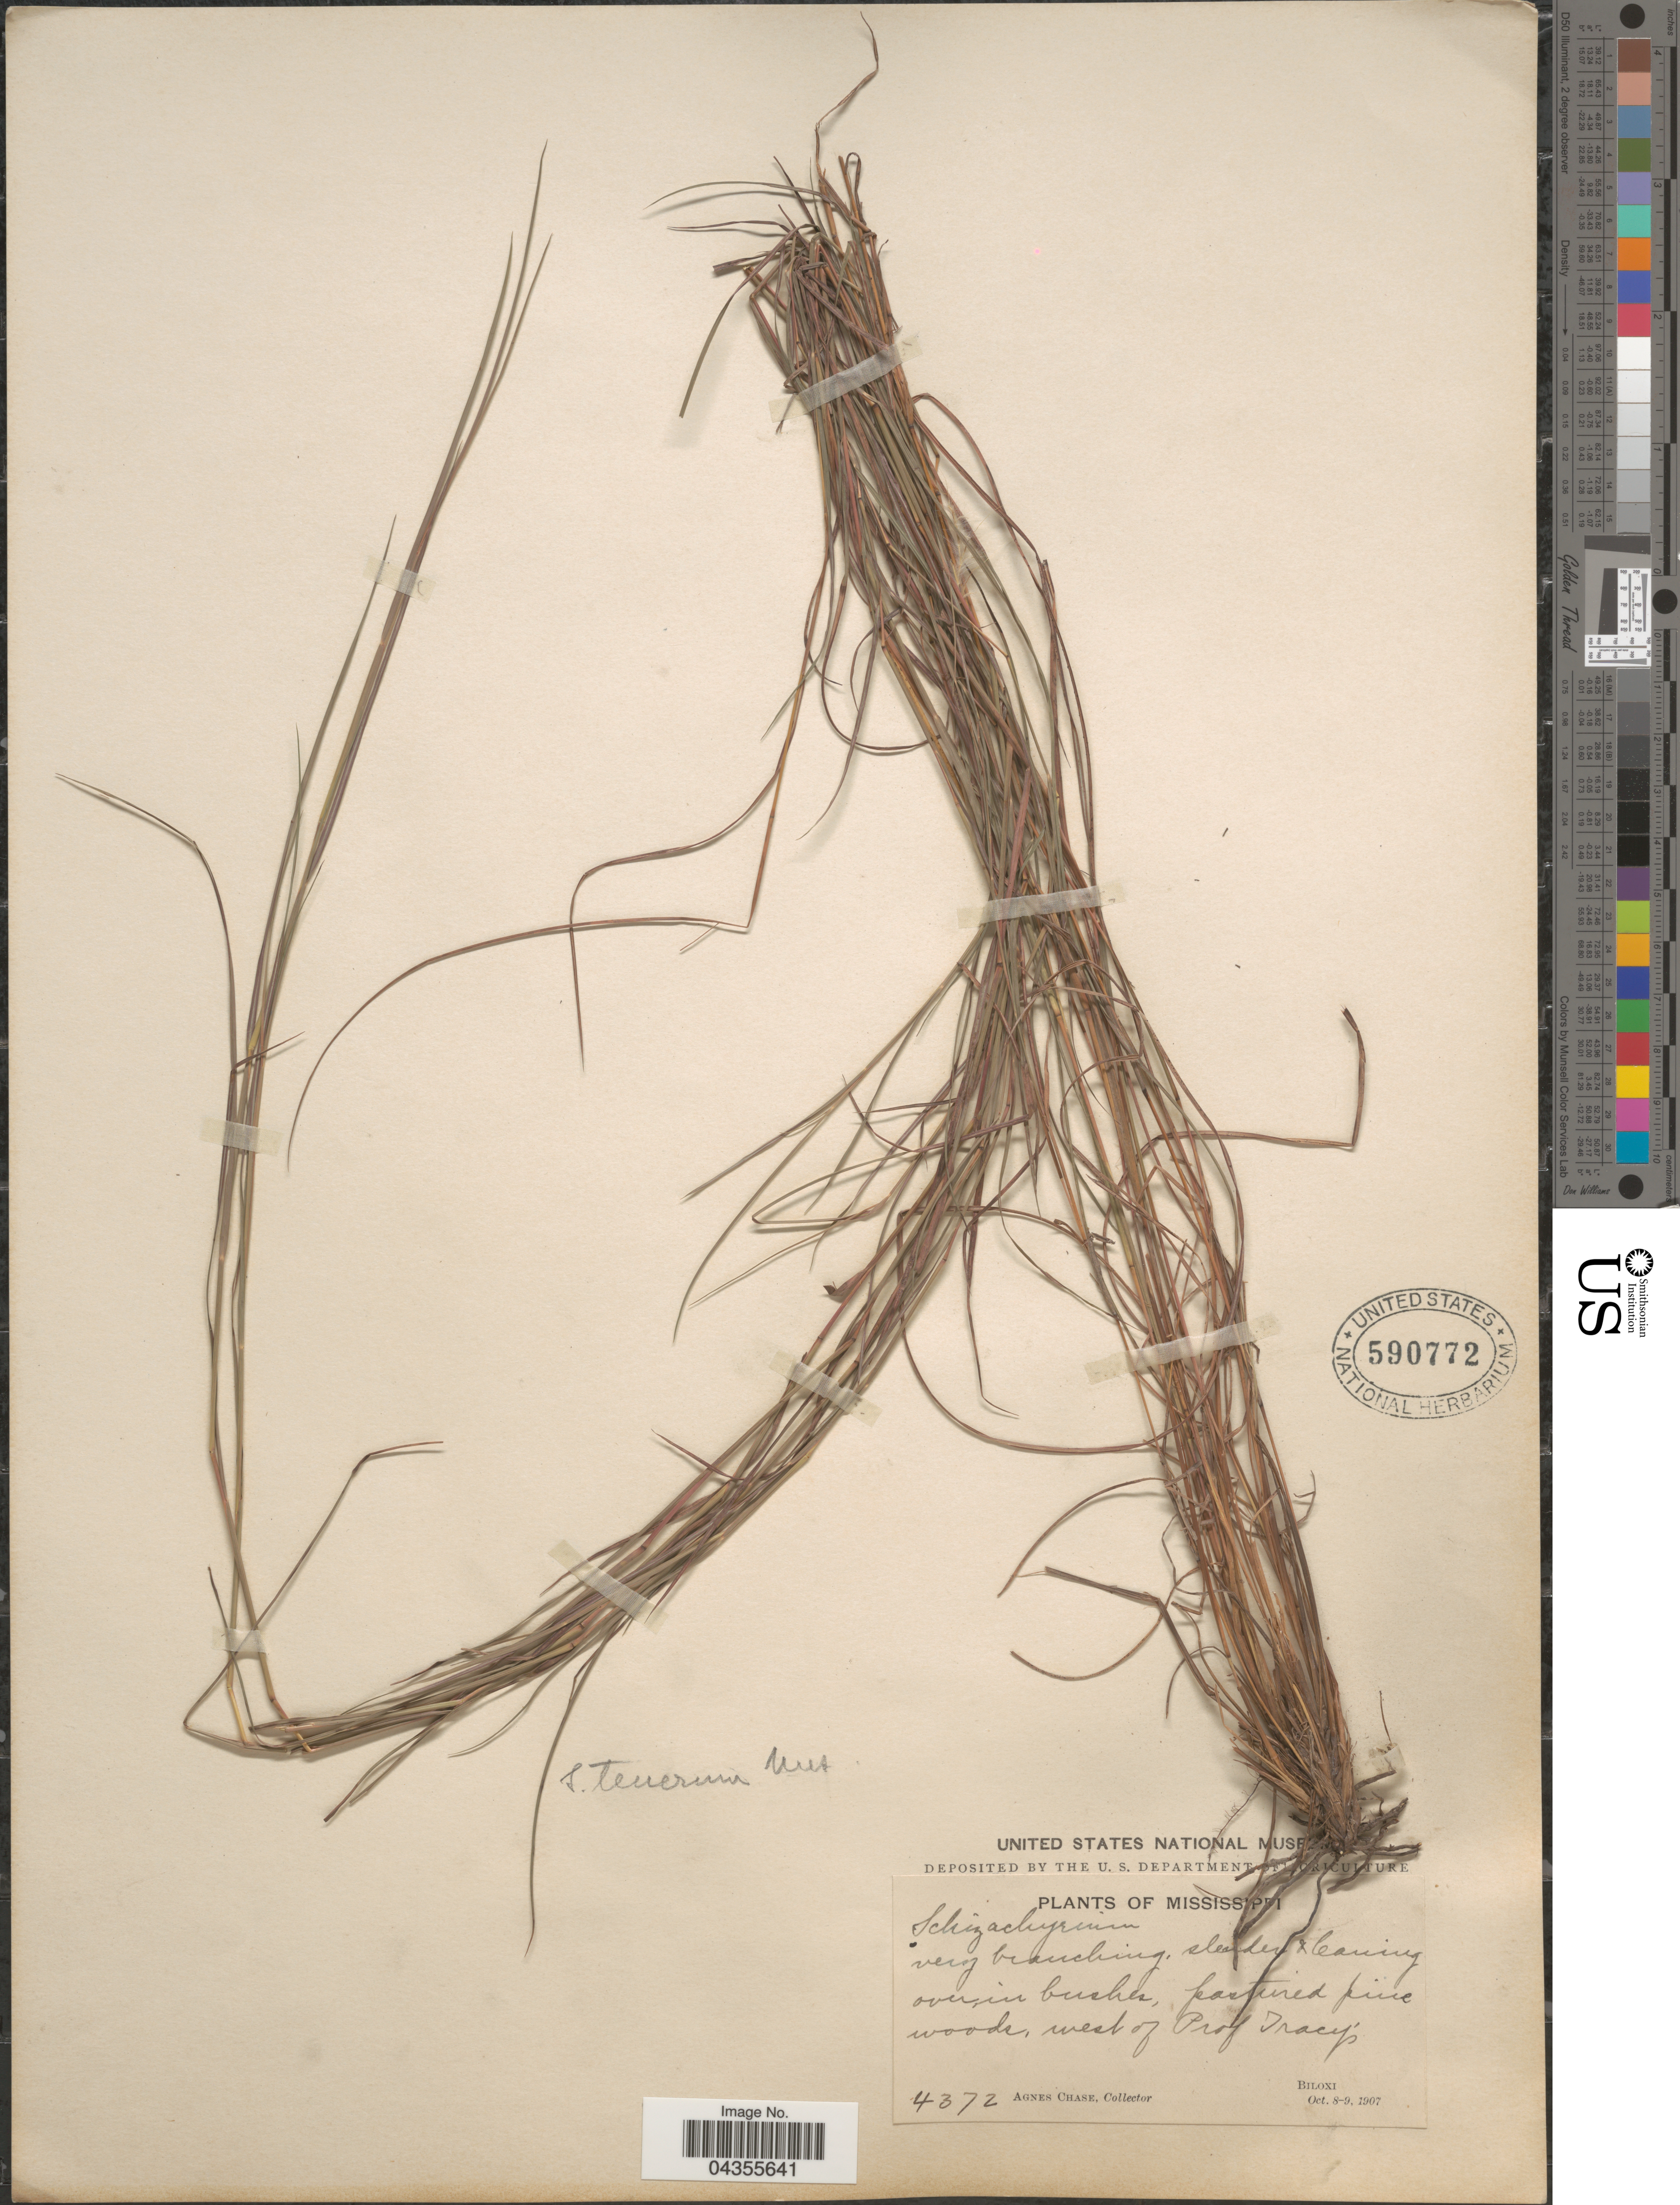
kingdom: Plantae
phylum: Tracheophyta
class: Liliopsida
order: Poales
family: Poaceae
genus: Schizachyrium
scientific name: Schizachyrium tenerum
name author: Nees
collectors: A. Chase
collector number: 4372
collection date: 1907-10-08/1907-10-09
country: United States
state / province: Mississippi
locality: Pastured pine woods, west of Prof Tracy's. Biloxi.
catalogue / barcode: US 590772